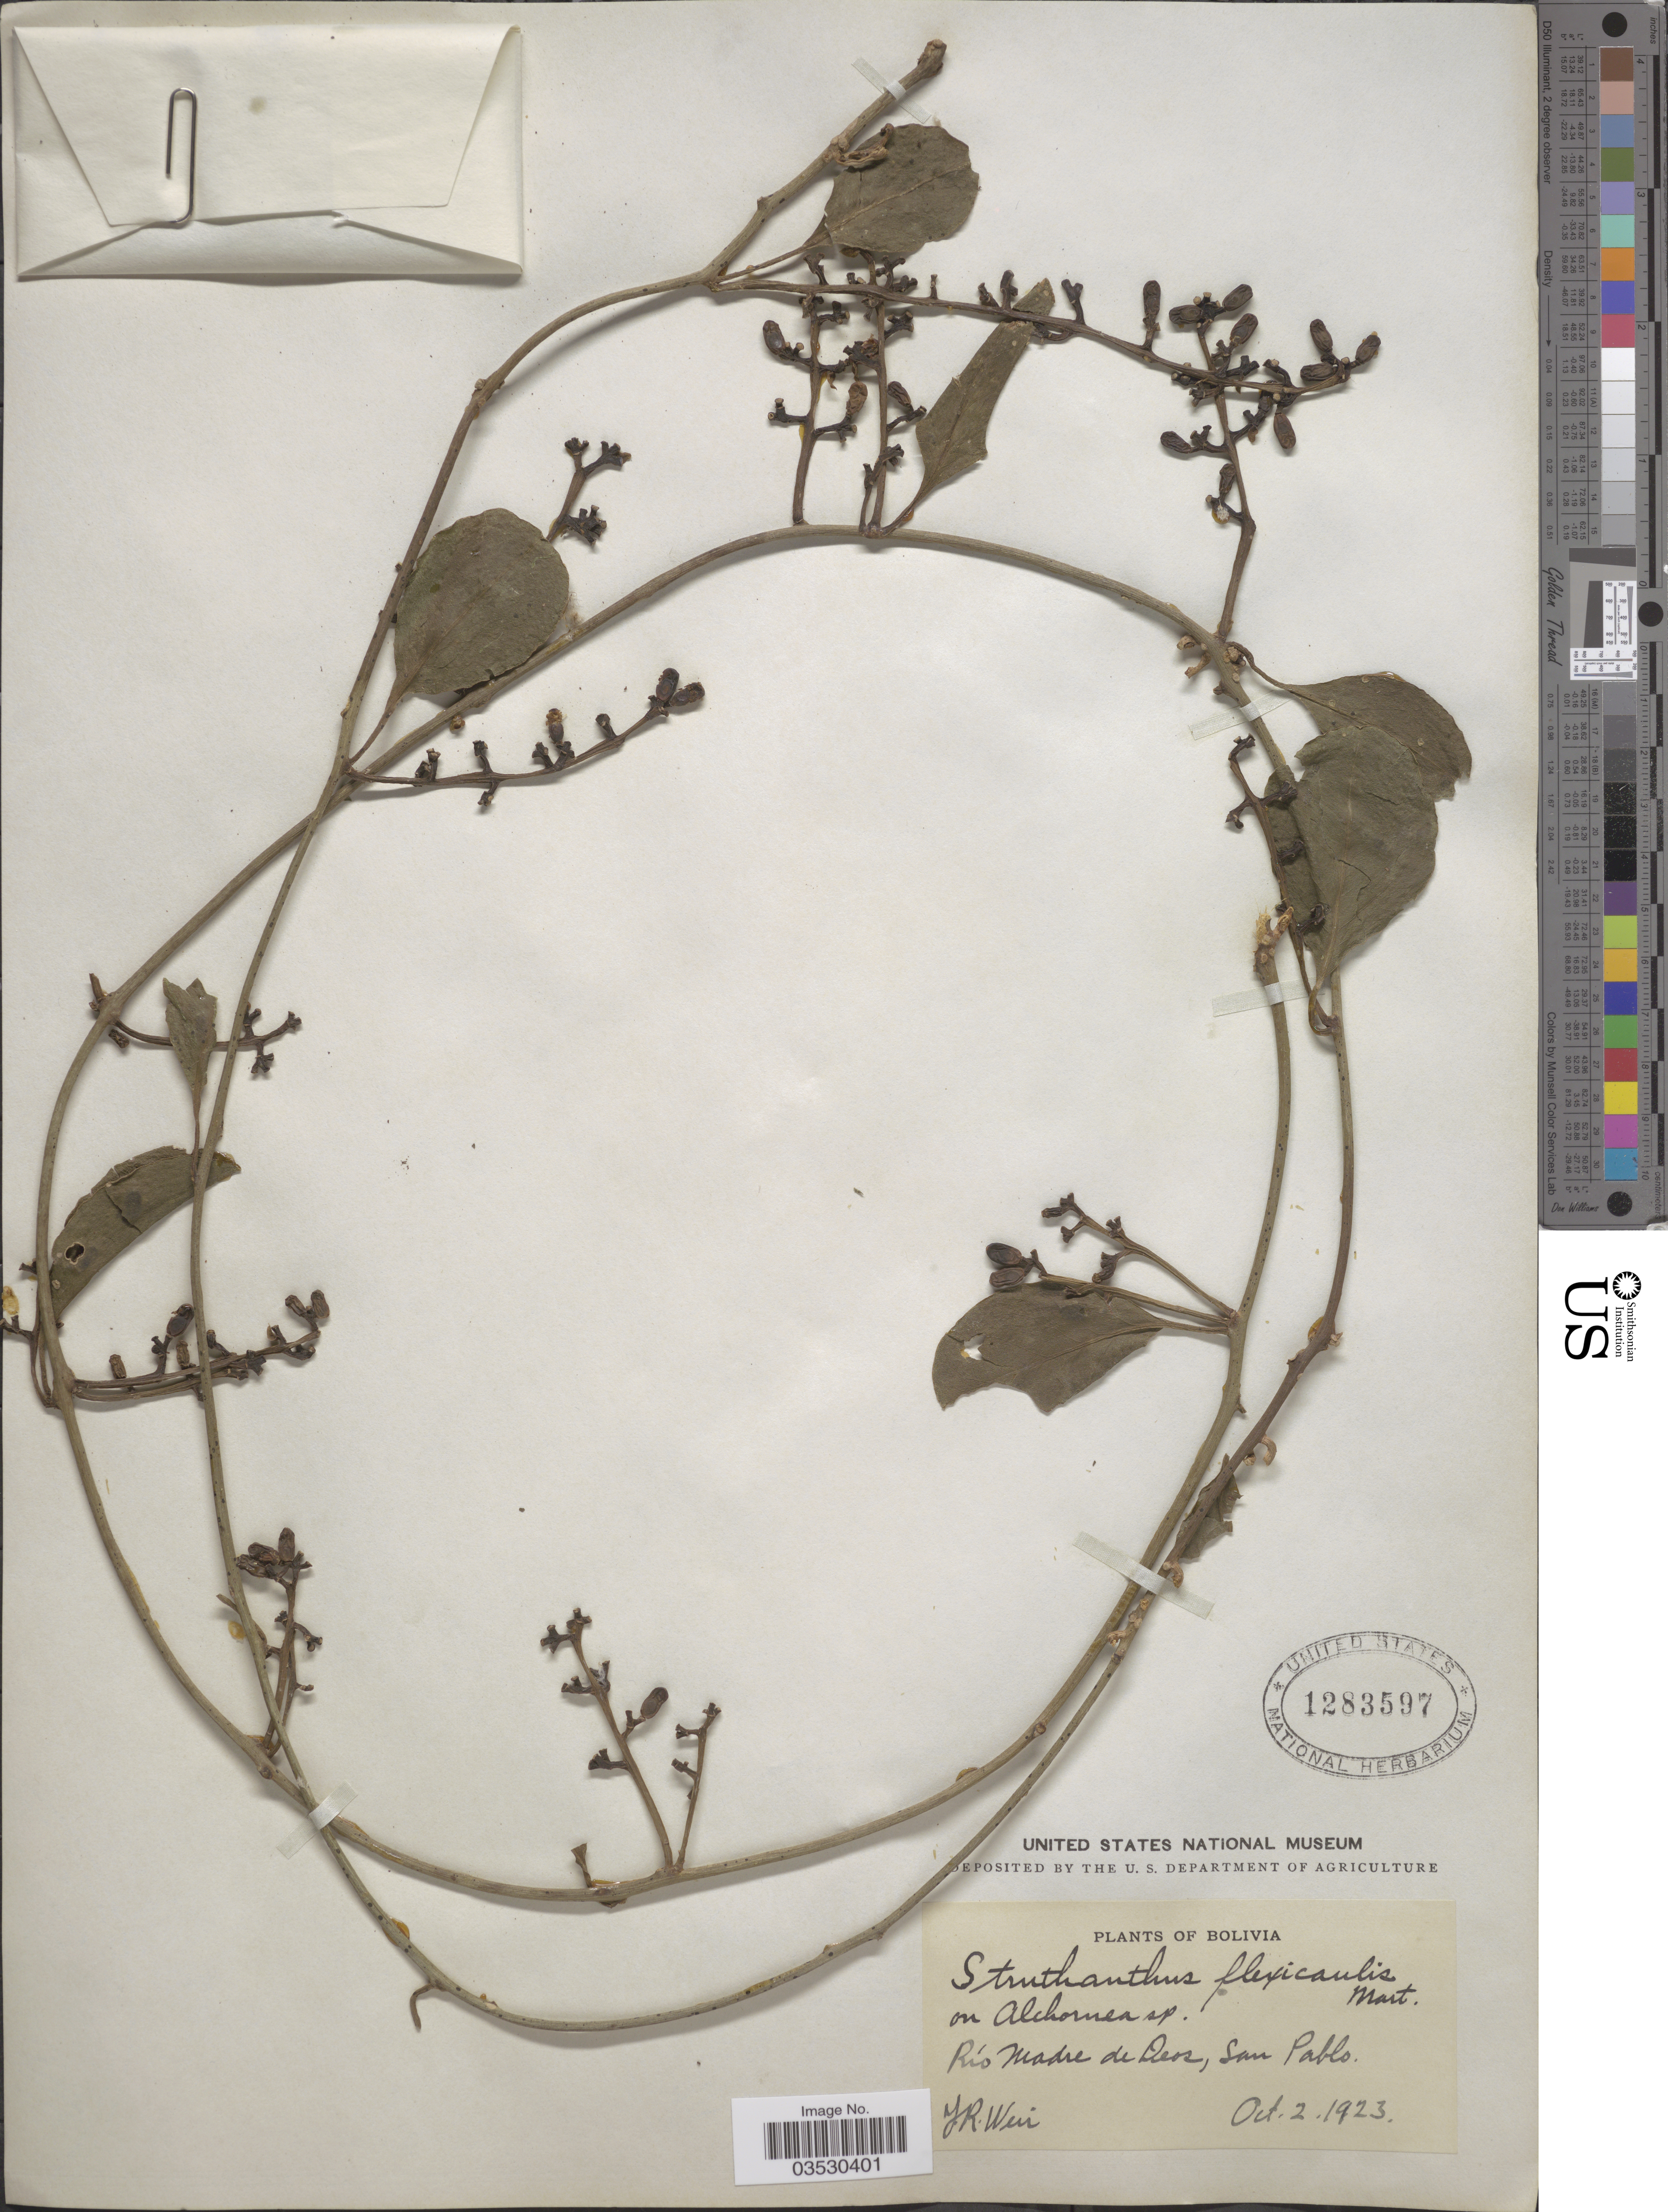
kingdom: Plantae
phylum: Tracheophyta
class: Magnoliopsida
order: Santalales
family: Loranthaceae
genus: Struthanthus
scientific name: Struthanthus flexicaulis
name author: (Mart. ex Schult. f.) Mart.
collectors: J. Weir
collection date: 1923-10-02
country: Bolivia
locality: Río Madre de Dios, San Pablo.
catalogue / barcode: US 1283597